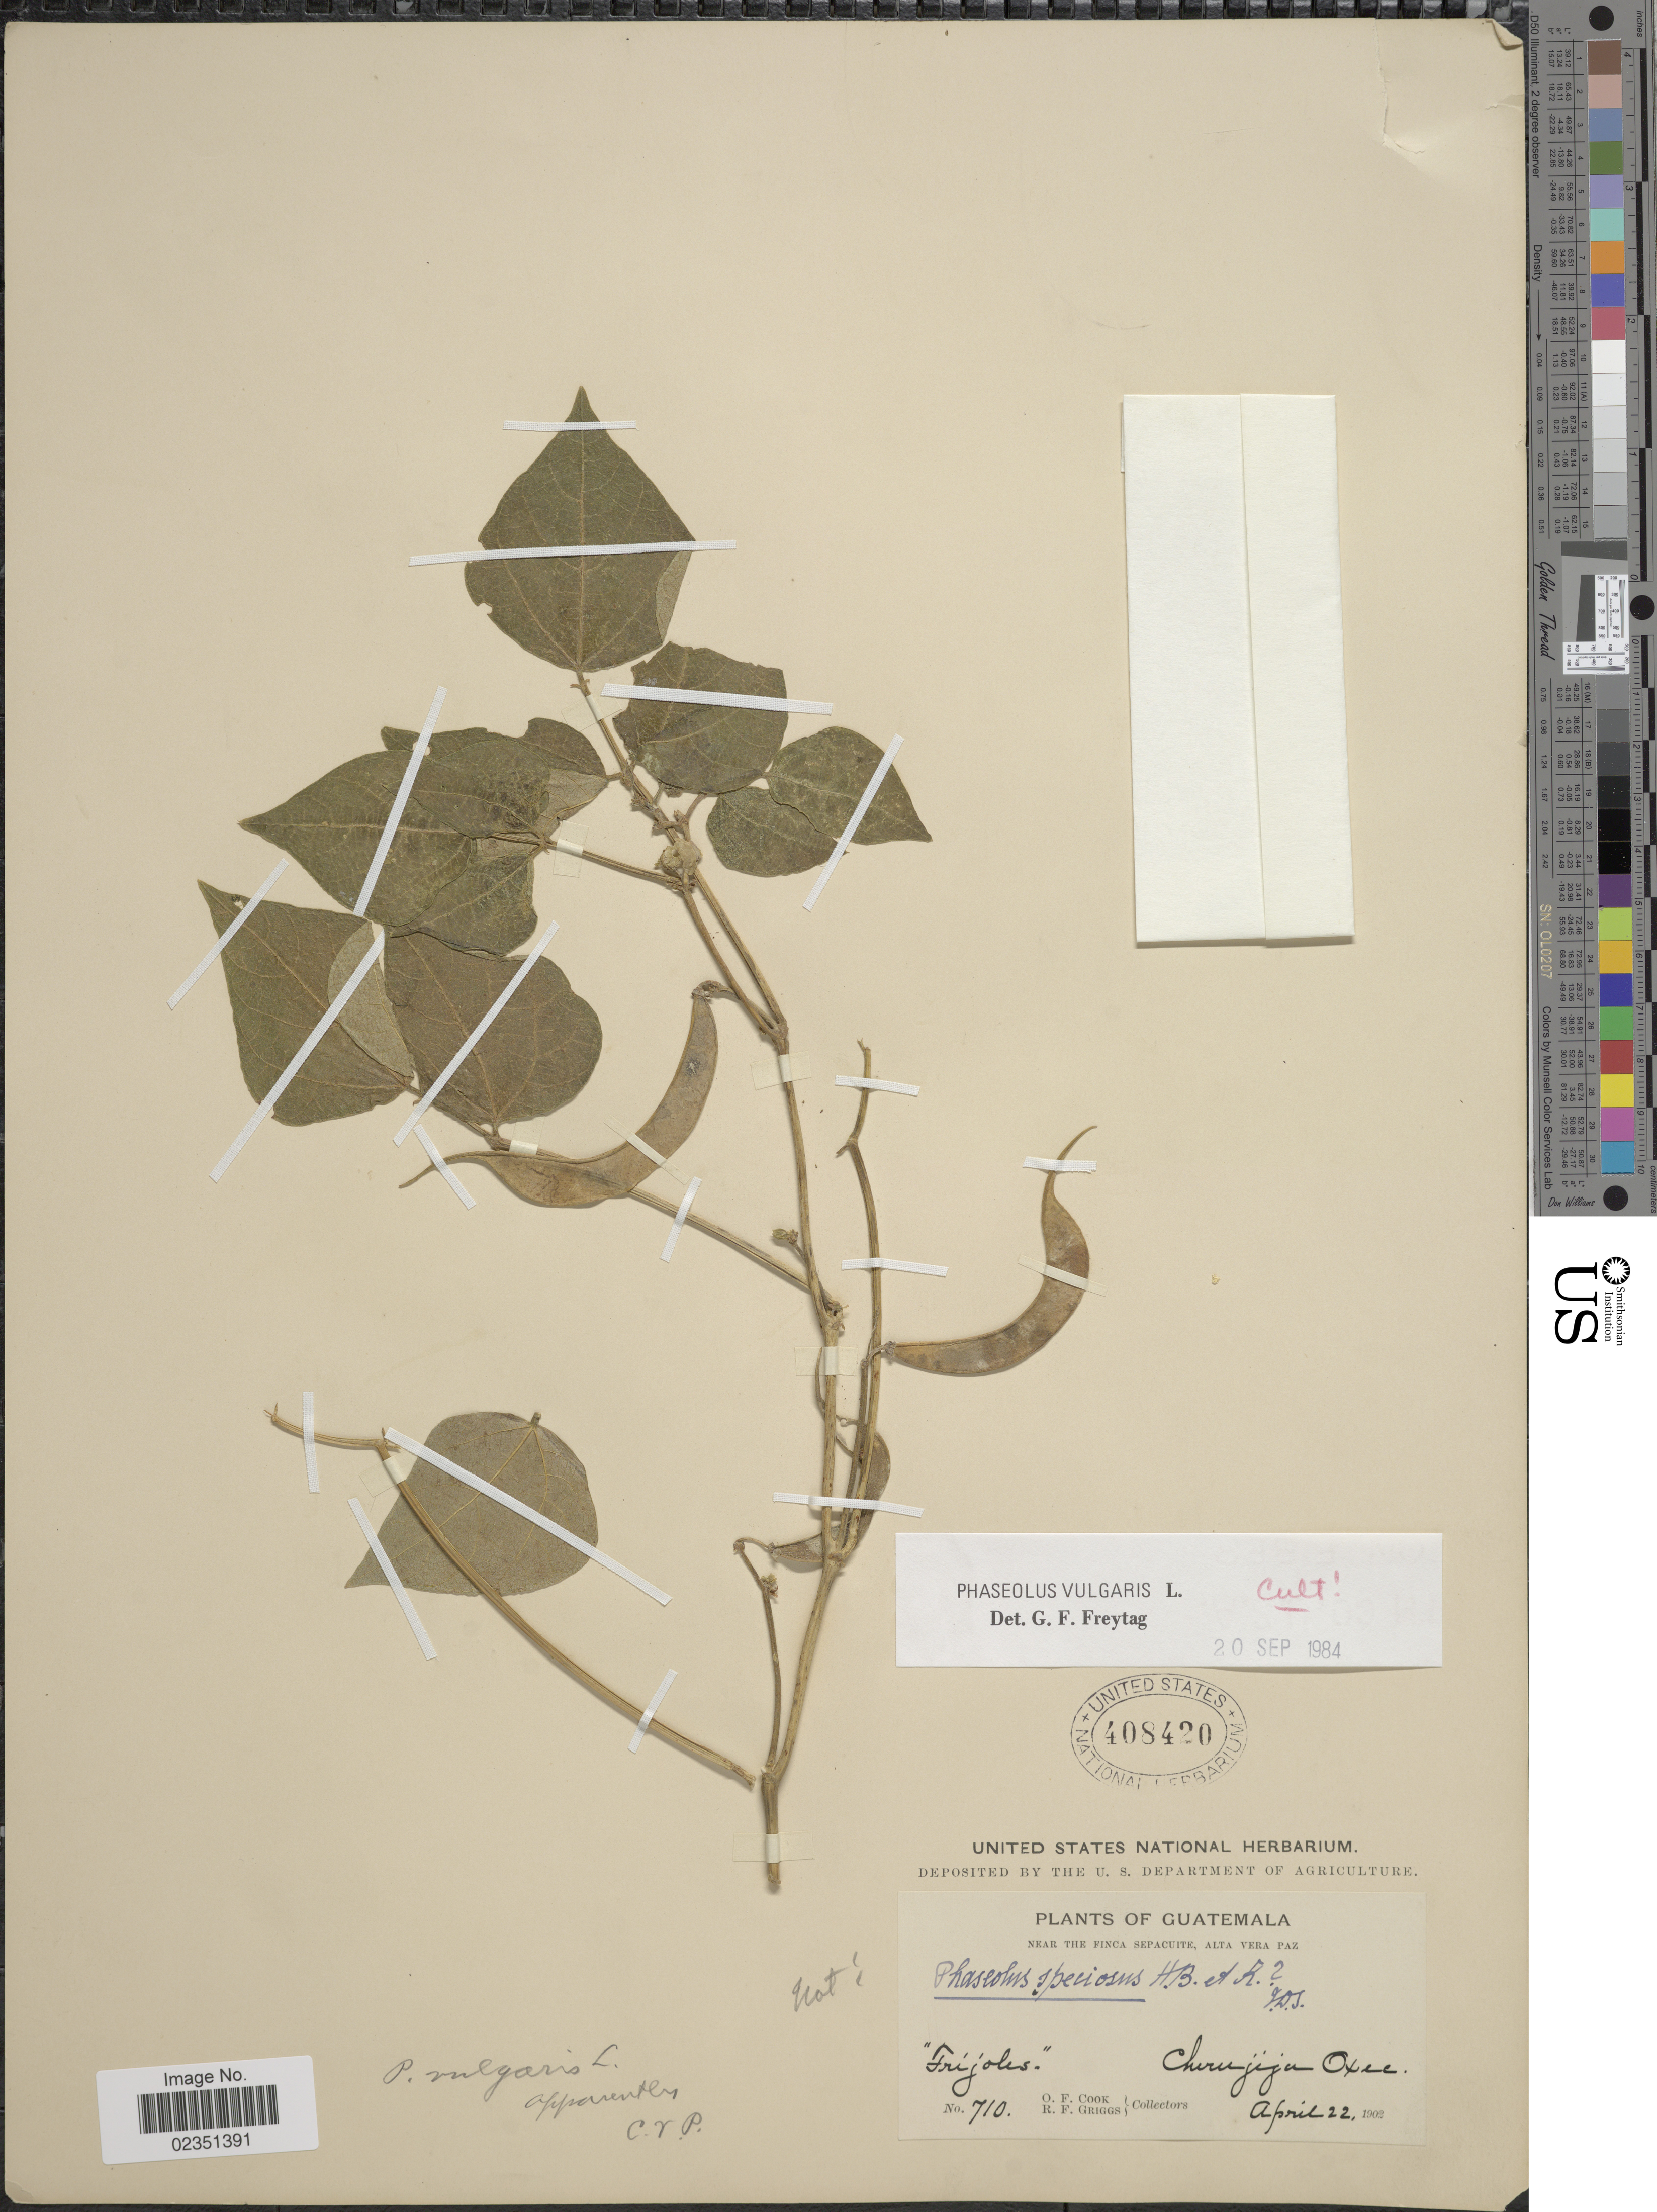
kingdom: Plantae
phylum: Tracheophyta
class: Magnoliopsida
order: Fabales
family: Fabaceae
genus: Phaseolus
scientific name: Phaseolus vulgaris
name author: L.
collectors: O. F. Cook & R. F. Griggs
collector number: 710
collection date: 1902-04-22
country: Guatemala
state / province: Alta Verapaz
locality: Near the Finca Sepacuite. Cherujija Oxec.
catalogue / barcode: US 408420